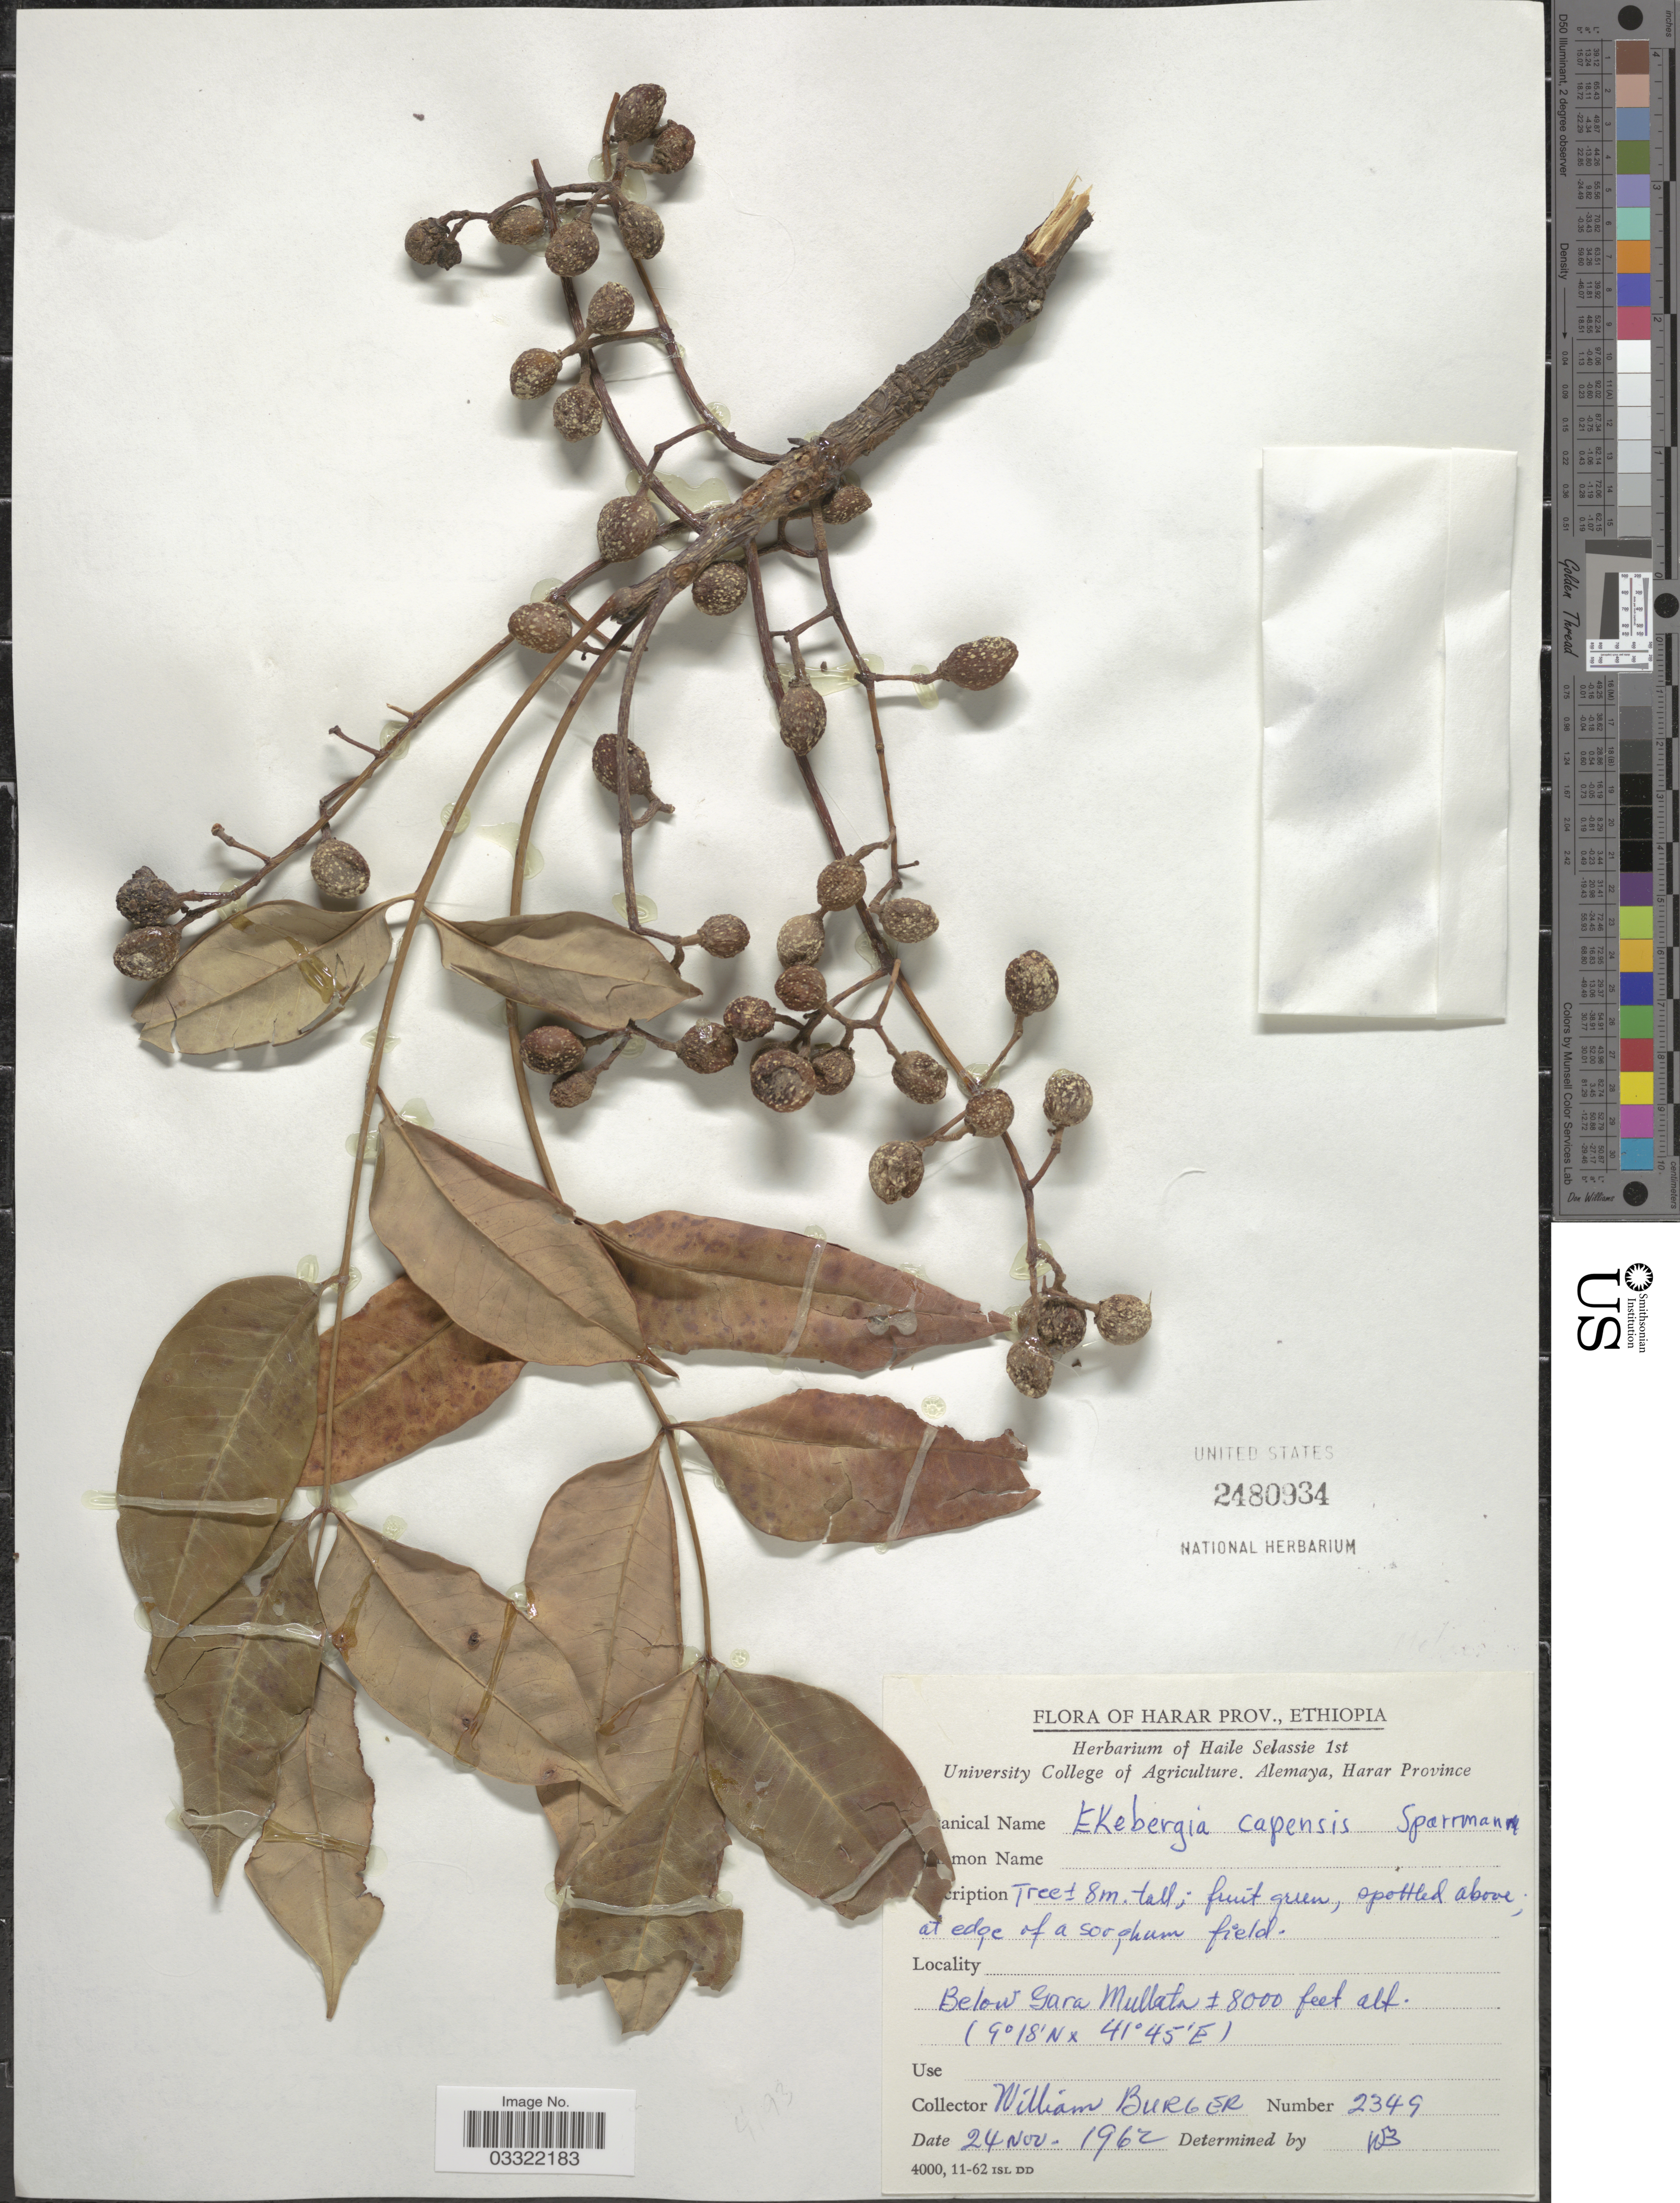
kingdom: Plantae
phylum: Tracheophyta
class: Magnoliopsida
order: Sapindales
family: Meliaceae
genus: Ekebergia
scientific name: Ekebergia capensis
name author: Sparrm.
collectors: W. Burger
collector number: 2349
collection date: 1962-11-24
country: Ethiopia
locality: Harar Prov. Below Gara Mullata.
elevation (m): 2438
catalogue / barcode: US 2480934